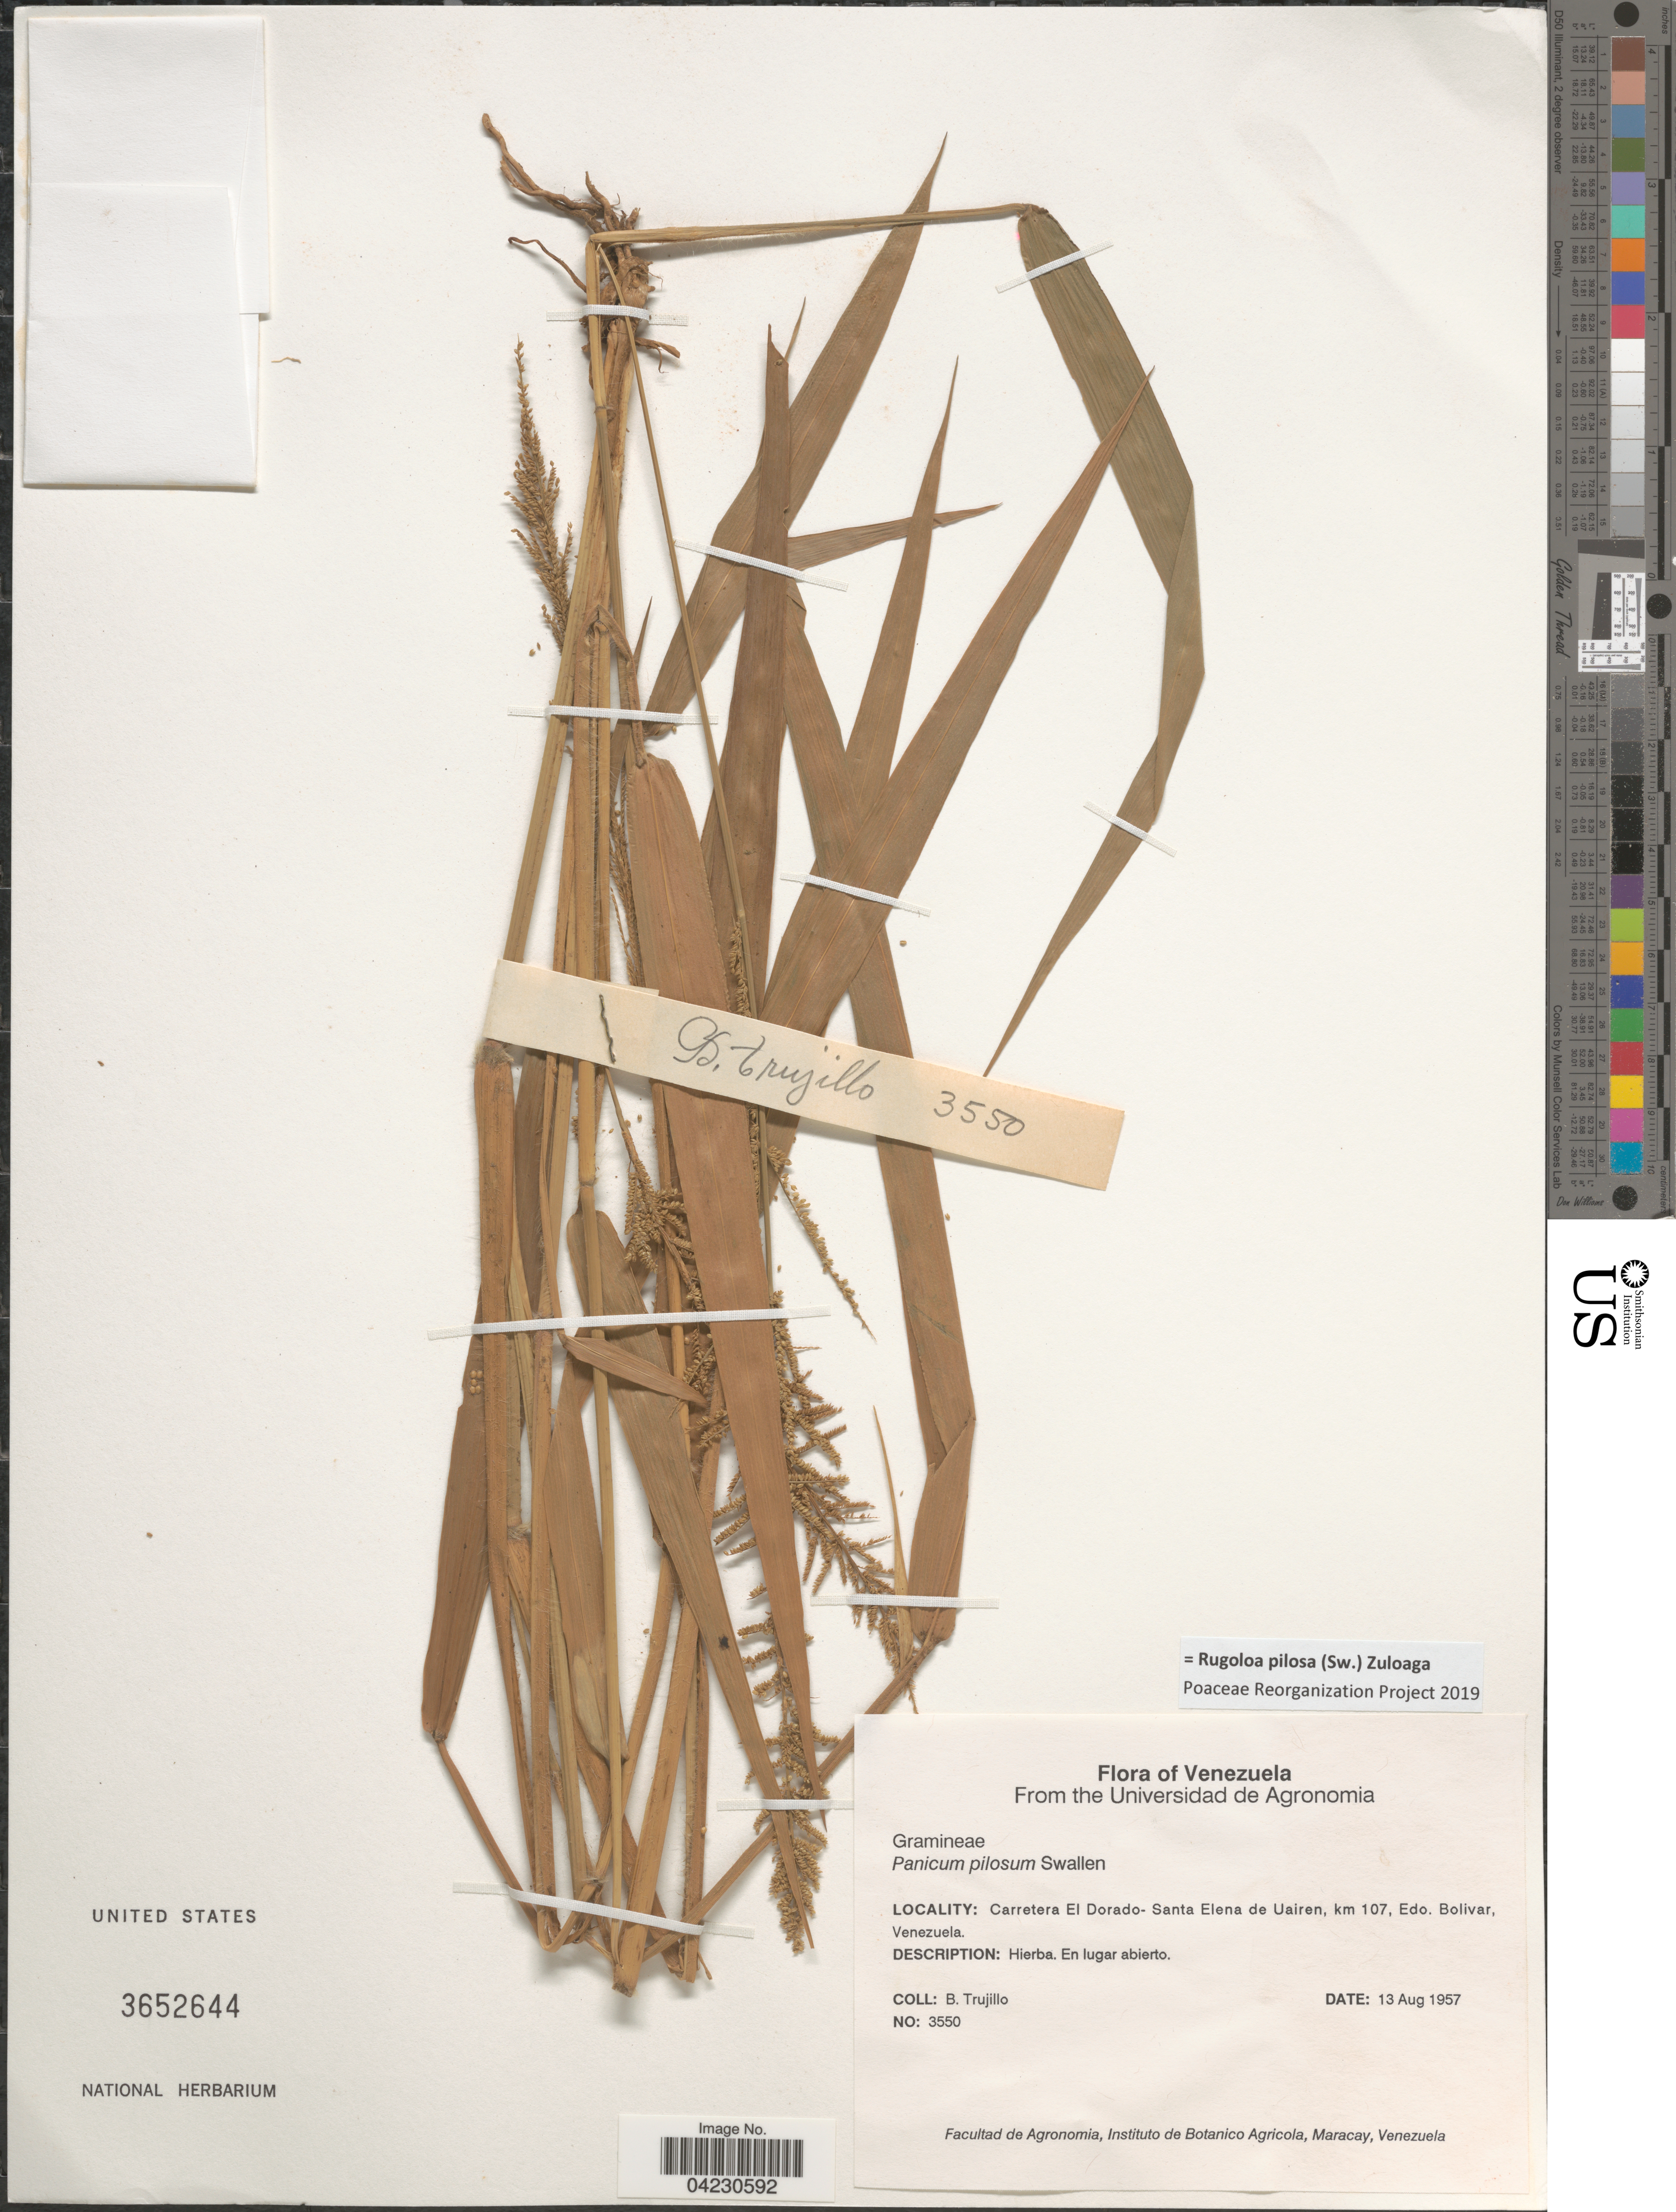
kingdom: Plantae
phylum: Tracheophyta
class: Liliopsida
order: Poales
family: Poaceae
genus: Rugoloa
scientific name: Rugoloa pilosa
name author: (Sw.) Zuloaga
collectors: B. Trujillo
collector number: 3550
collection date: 1957-08-13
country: Colombia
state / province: Bolívar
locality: Carretera El Dorado- Santa Elena de Uairen, km 107.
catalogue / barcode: US 3652644